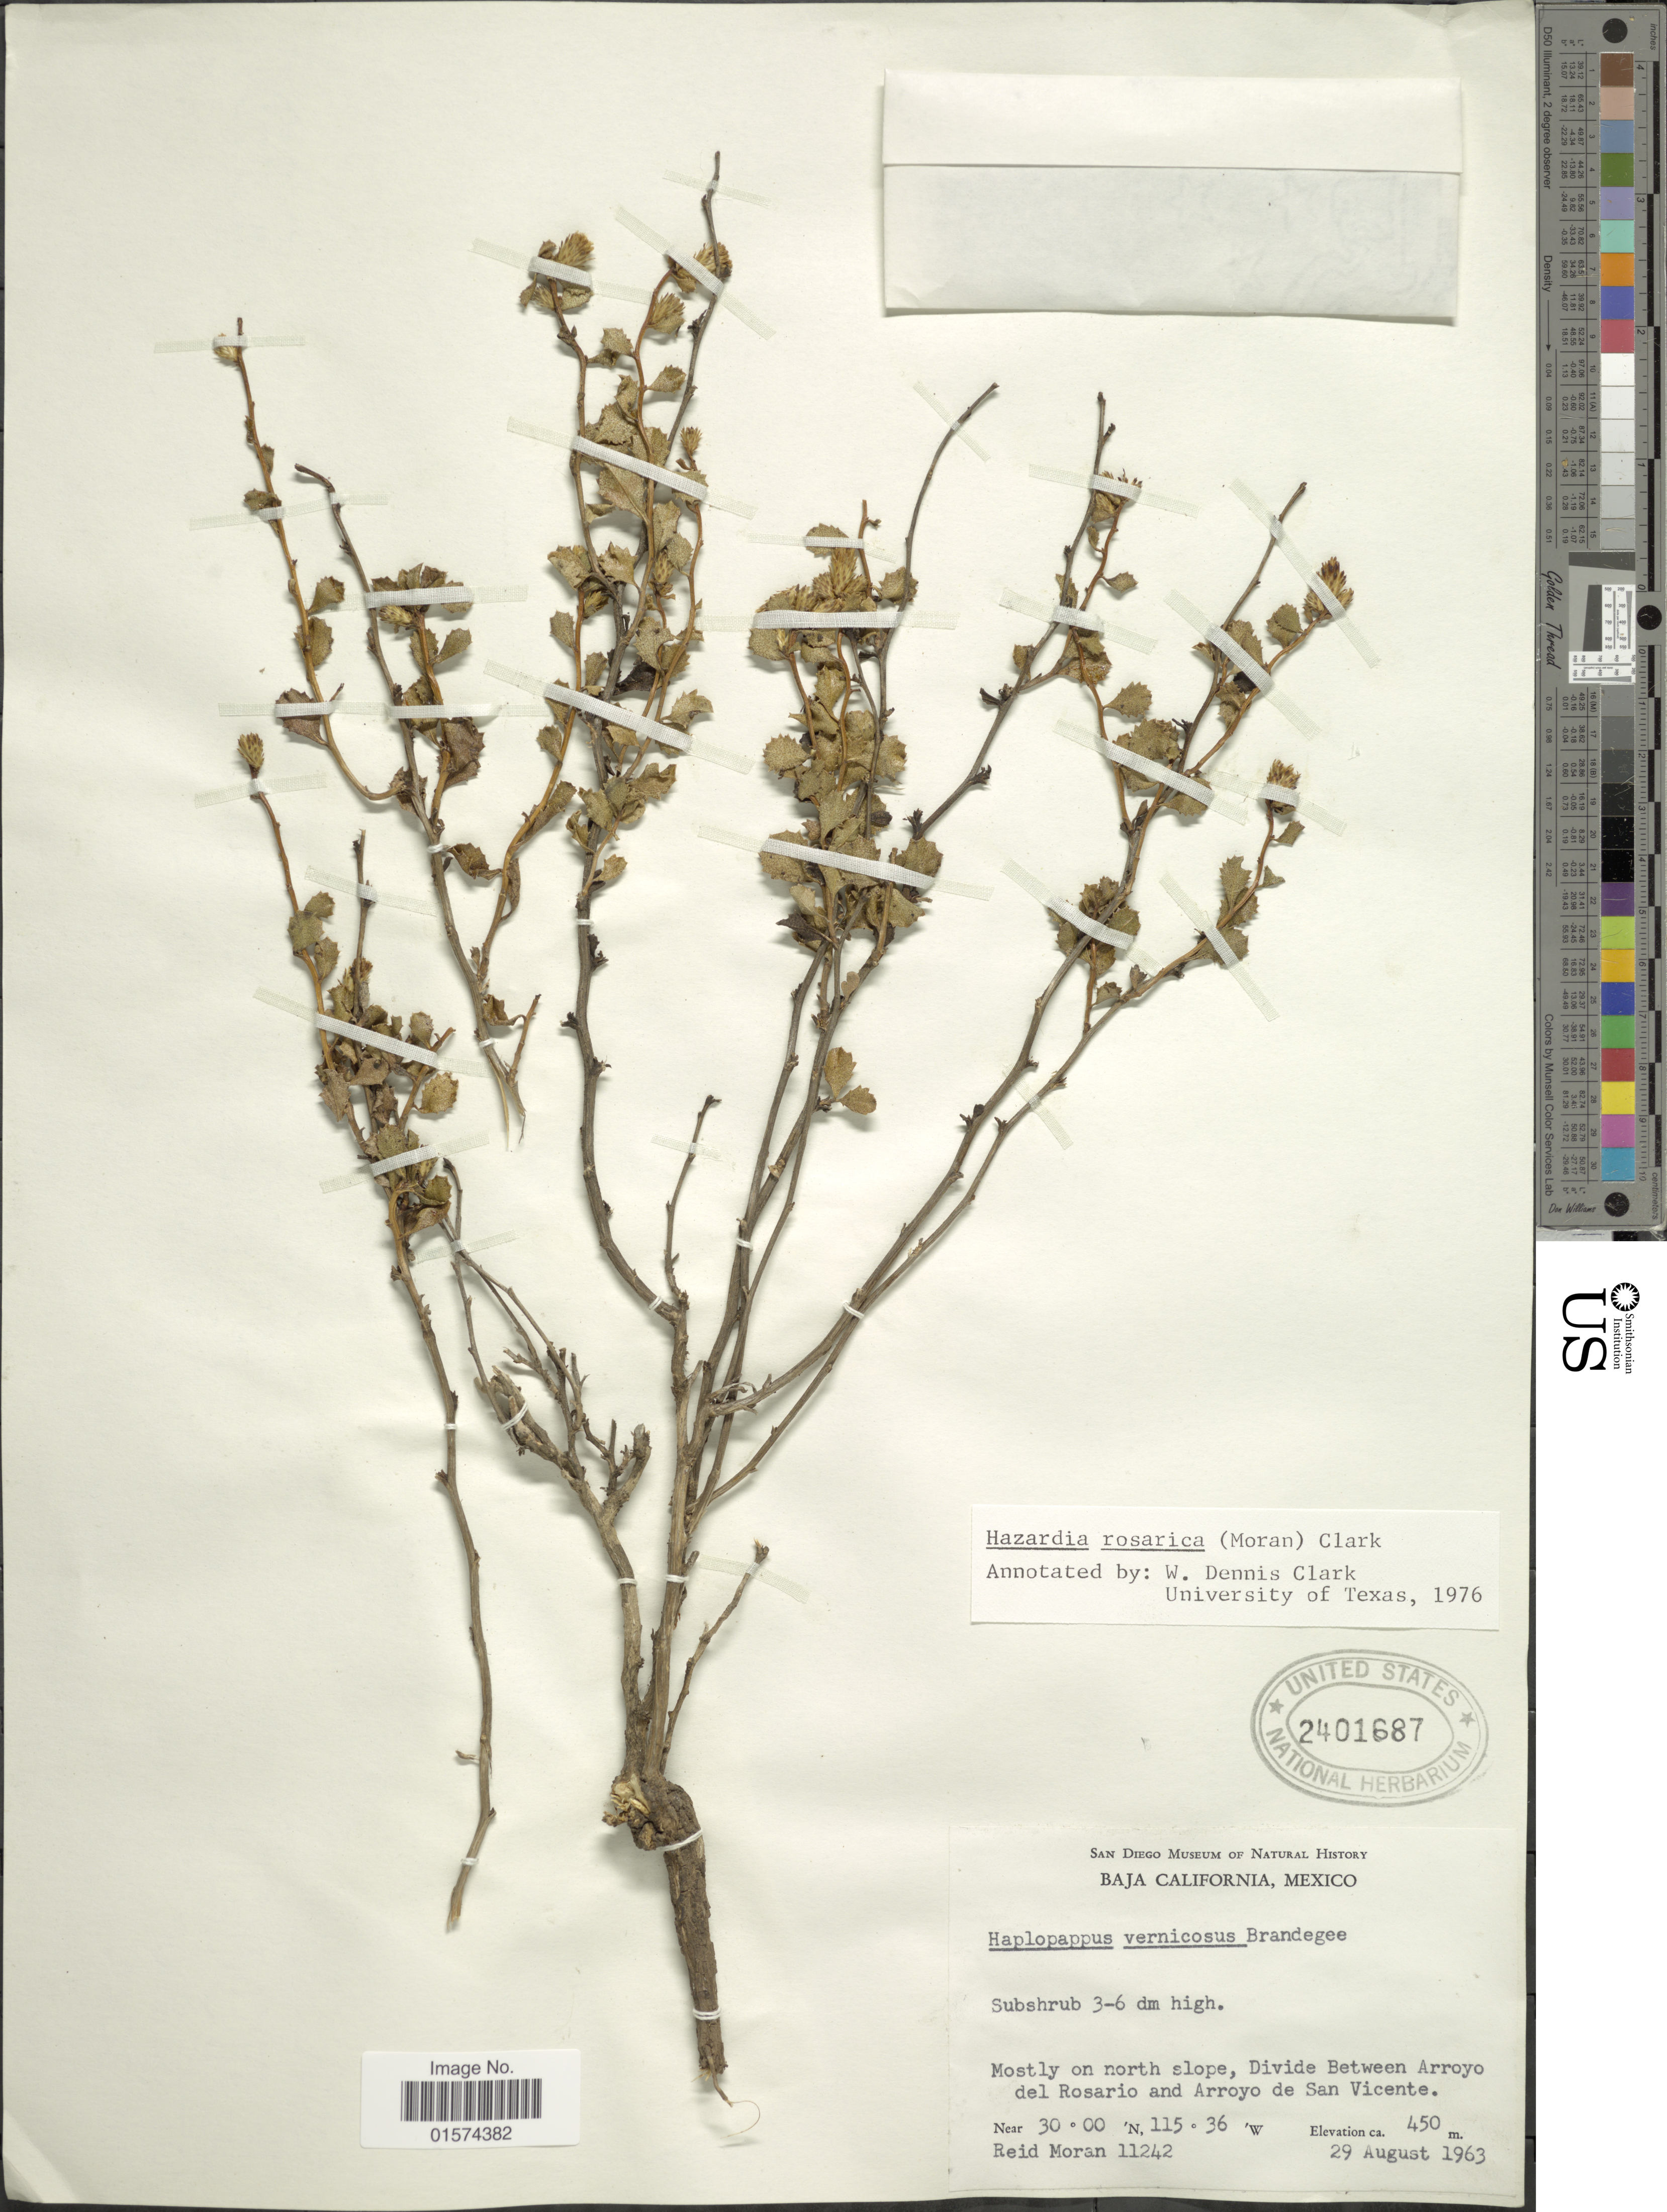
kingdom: Plantae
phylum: Tracheophyta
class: Magnoliopsida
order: Asterales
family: Asteraceae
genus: Hazardia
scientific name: Hazardia rosarica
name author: W.D. Clark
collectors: R. V. Moran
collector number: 11242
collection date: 1963-08-29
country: Mexico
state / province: Baja California Sur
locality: Mostly on north slope, Divide Between Arroyo del Rosario and Arroyo de San Vicente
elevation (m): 450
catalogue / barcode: US 2401687